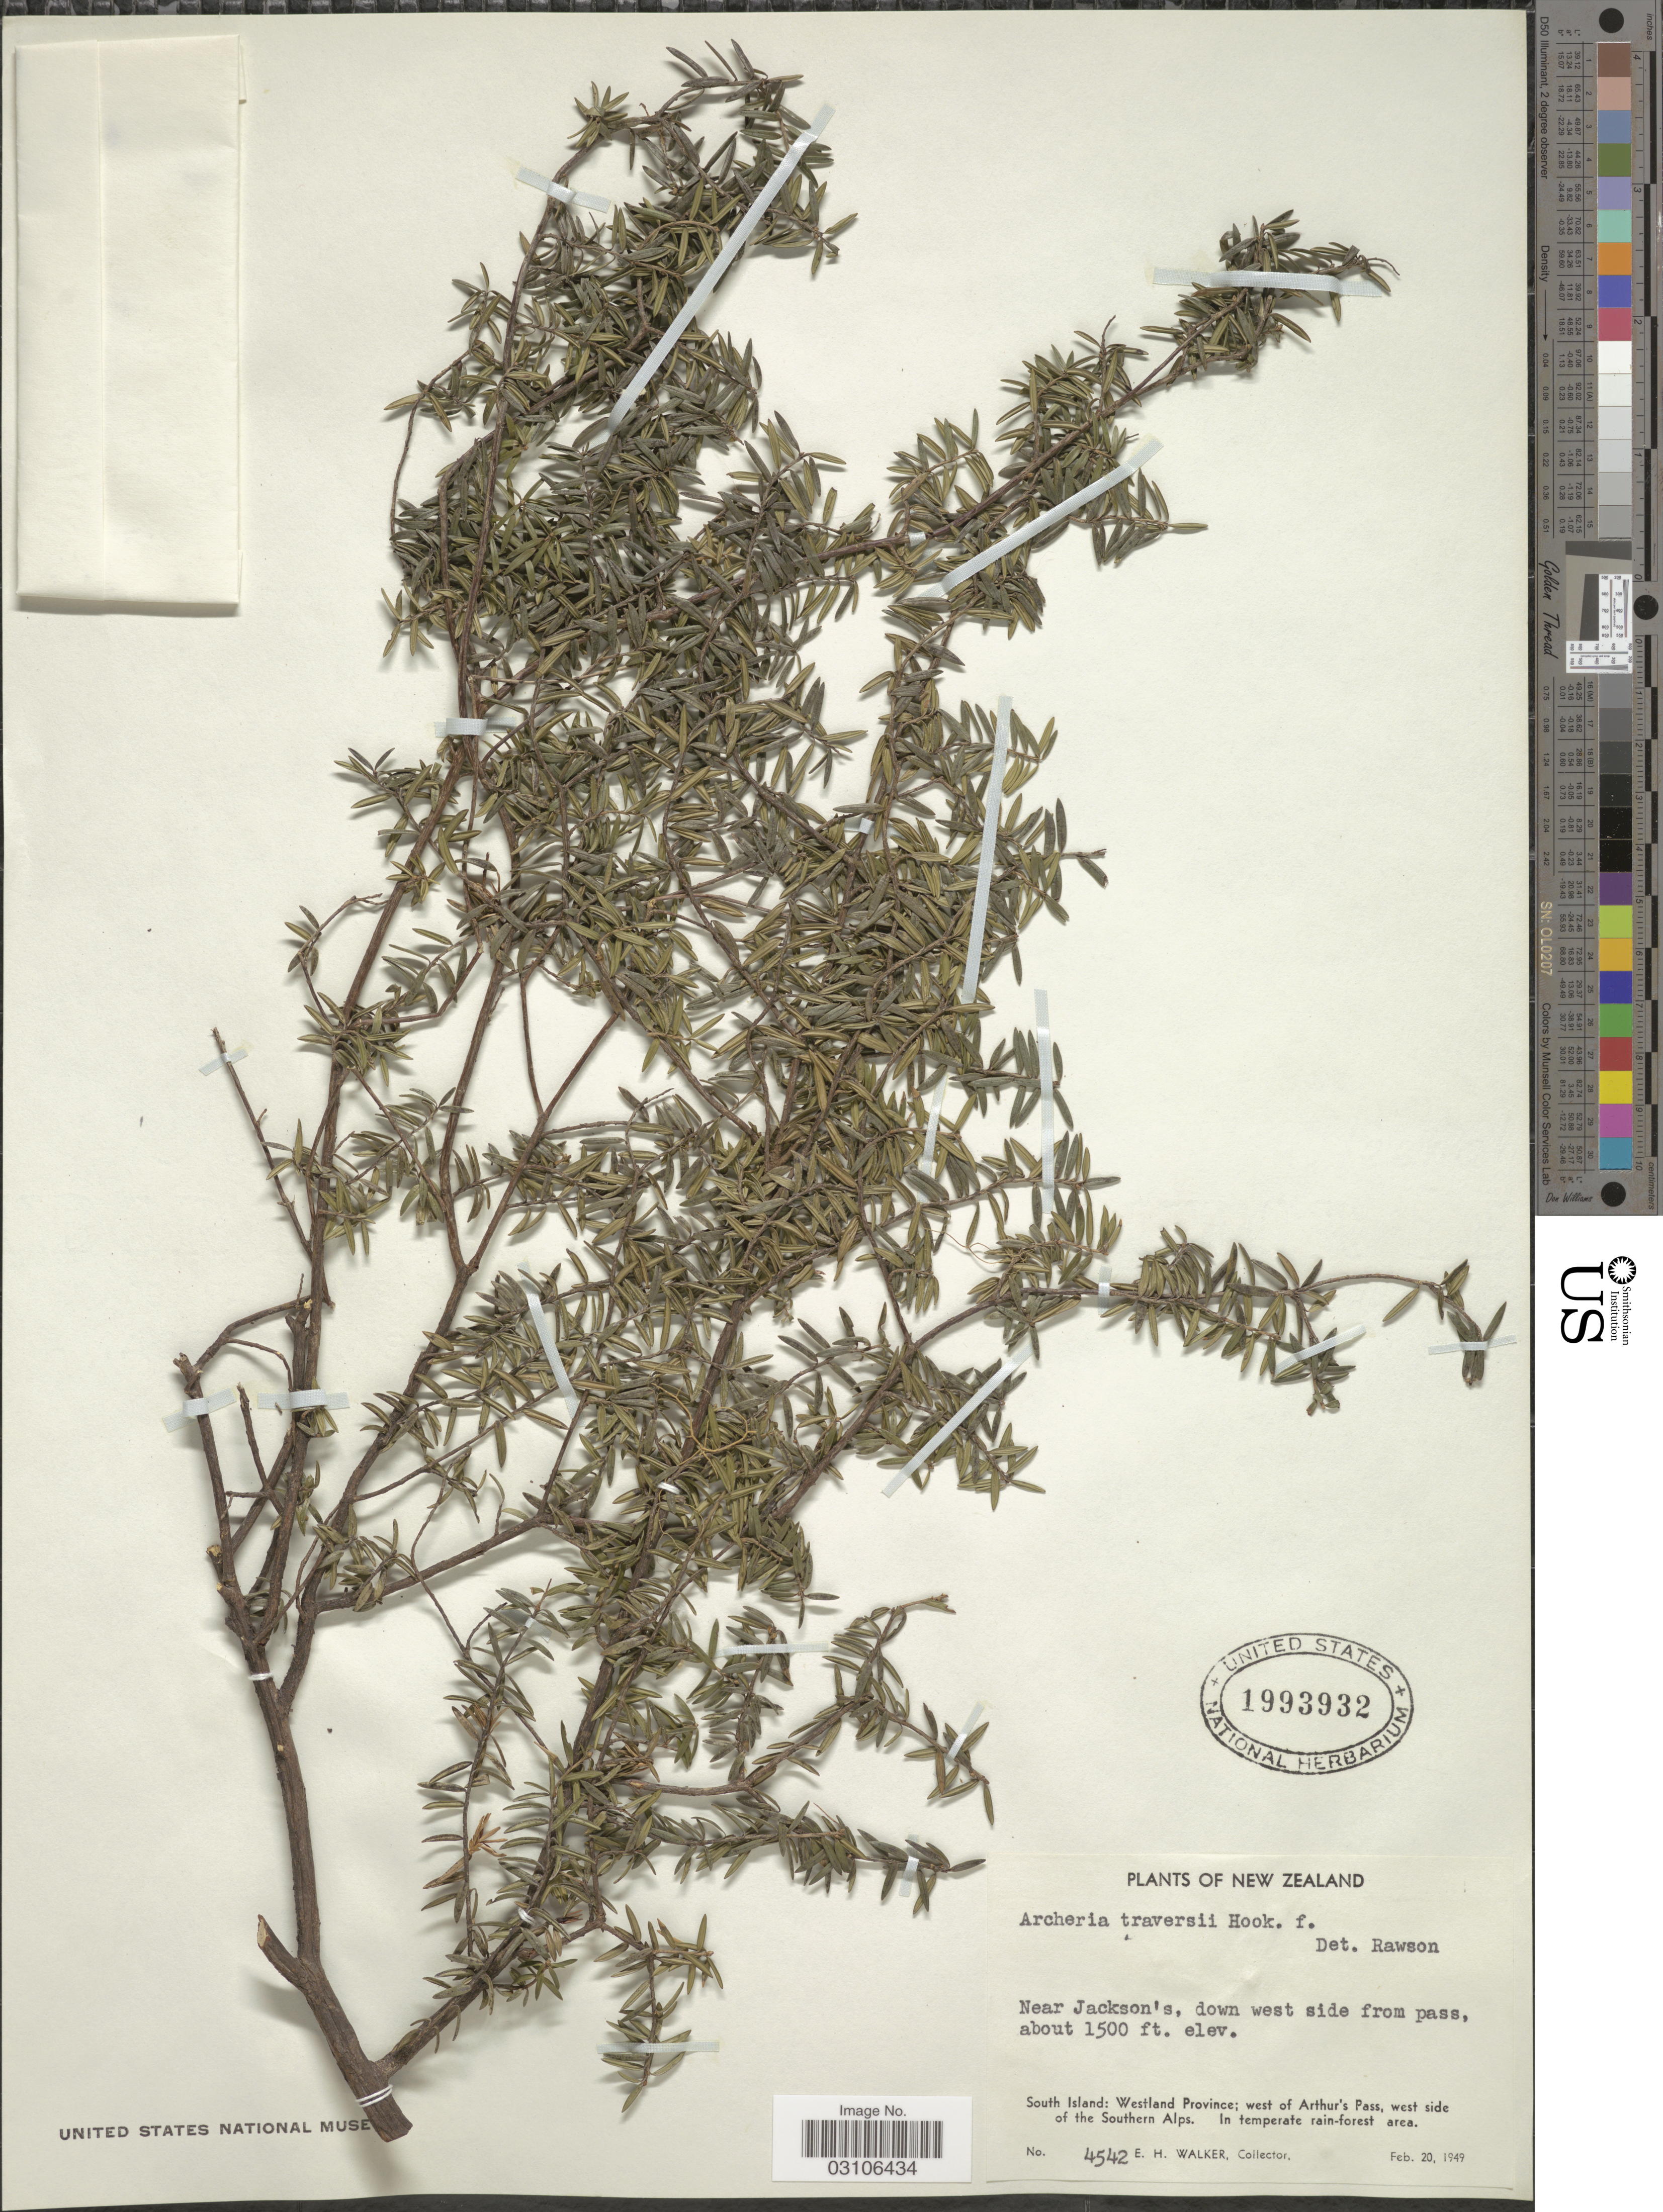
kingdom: Plantae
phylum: Tracheophyta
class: Magnoliopsida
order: Ericales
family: Ericaceae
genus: Archeria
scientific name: Archeria traversii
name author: Hook. f.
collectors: E. H. Walker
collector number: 4542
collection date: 1949-02-20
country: New Zealand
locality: Near Jackson's, down west side from pass. South Island: Westland Province; west of Arthur's Pass, west side of the Southern Alps.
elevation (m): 457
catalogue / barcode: US 1993932